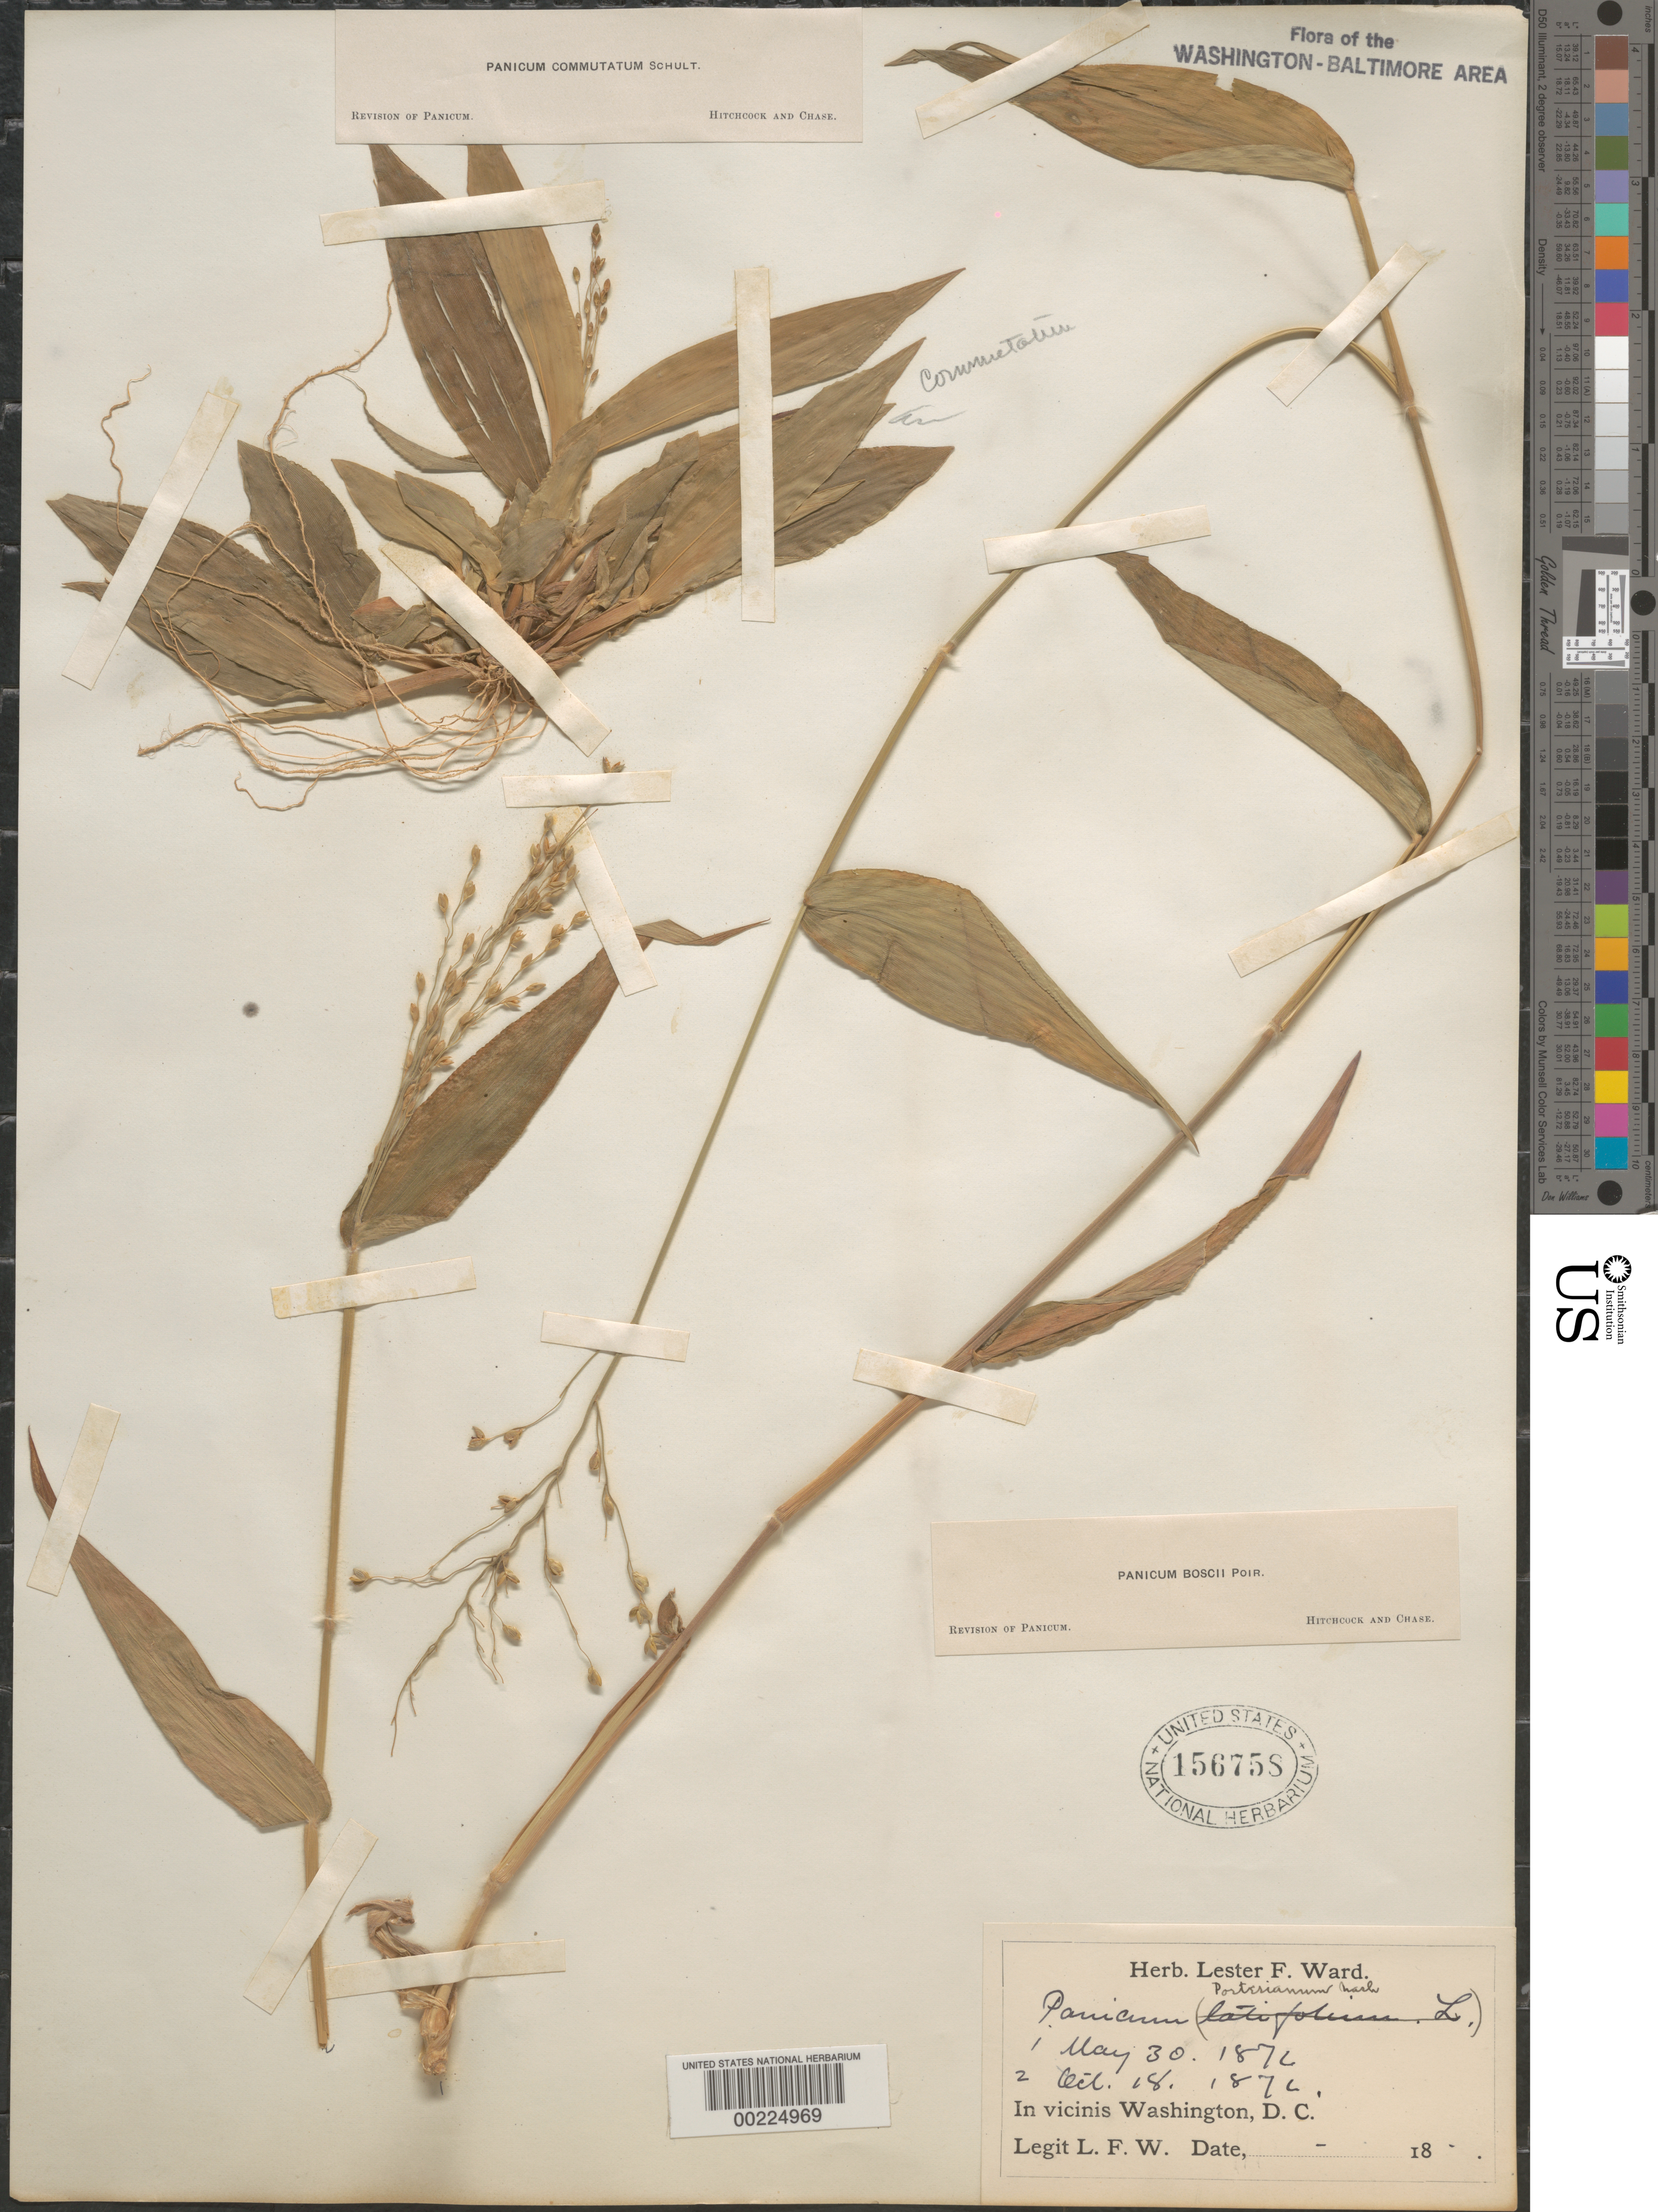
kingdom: Plantae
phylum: Tracheophyta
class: Liliopsida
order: Poales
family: Poaceae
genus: Dichanthelium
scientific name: Dichanthelium boscii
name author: (Poir.) Gould & C.A. Clark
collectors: L. F. Ward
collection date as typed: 30 May 1874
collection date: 1874-05-30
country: United States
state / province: District of Columbia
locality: Washington DC area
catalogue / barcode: US 156758